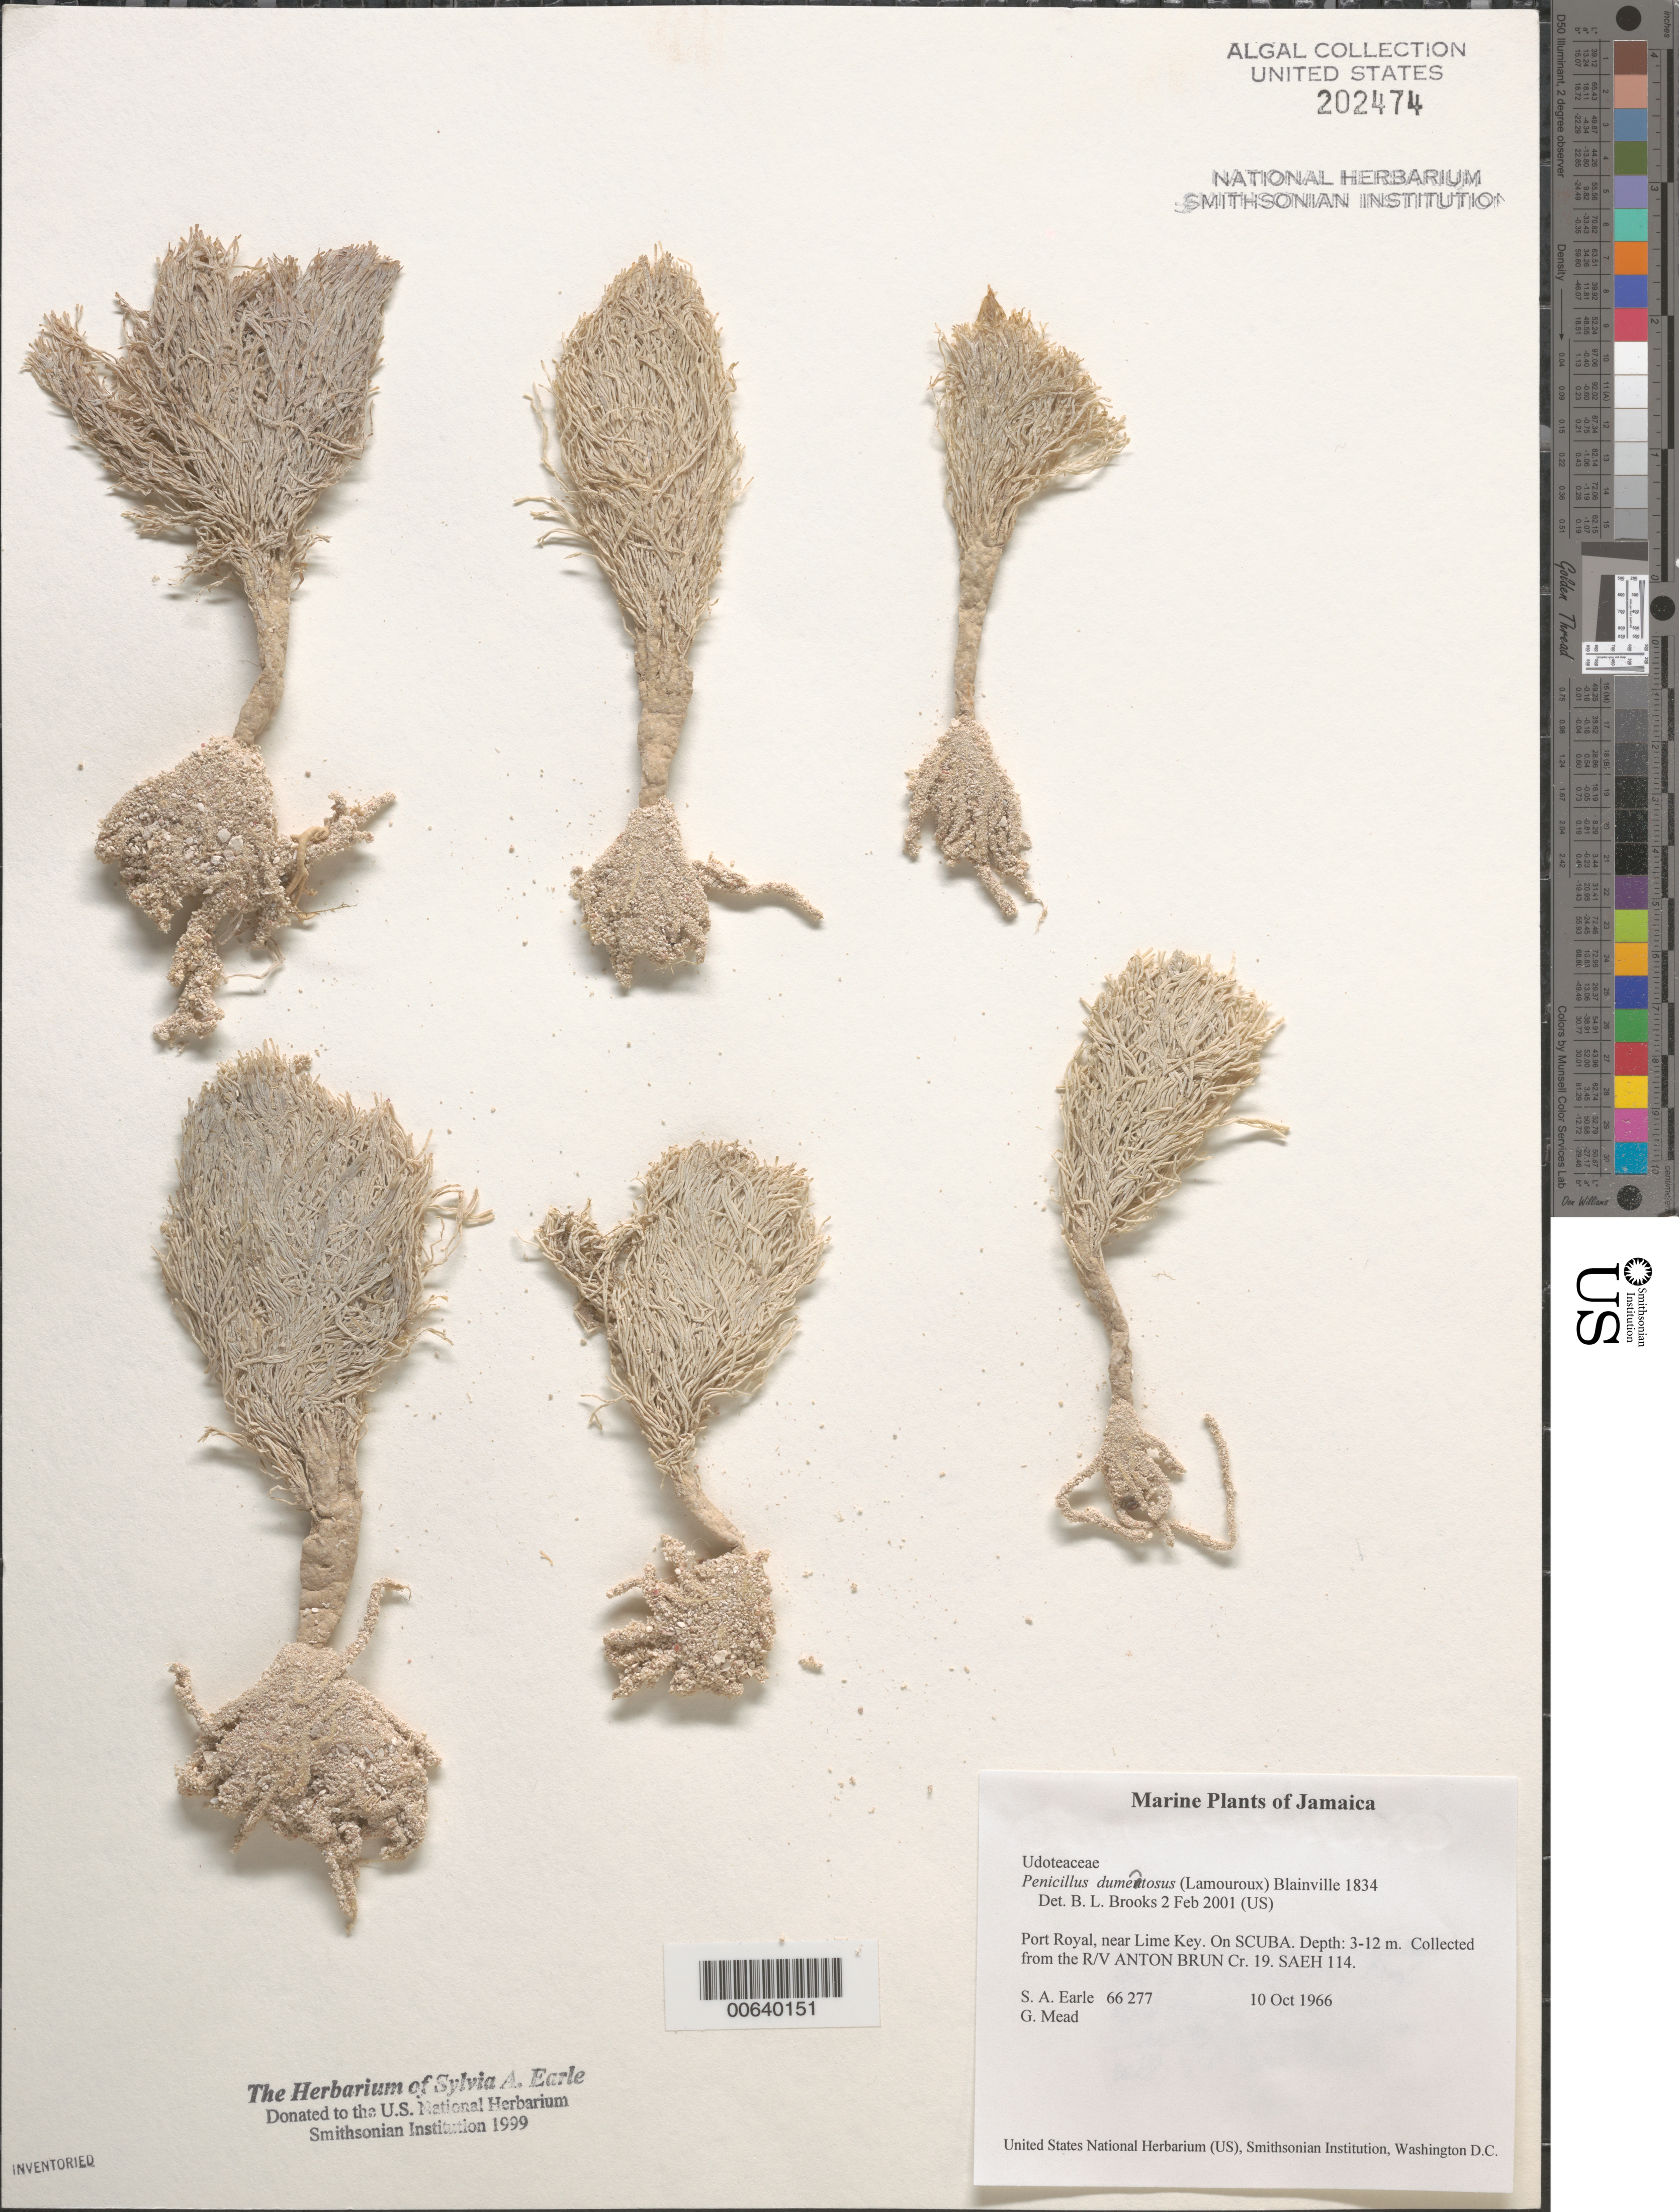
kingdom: Plantae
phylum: Chlorophyta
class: Ulvophyceae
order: Bryopsidales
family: Udoteaceae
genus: Penicillus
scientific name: Penicillus dumetosus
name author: (J.V.Lamouroux) Blainville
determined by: Brooks, B. L., (BOT), Smithsonian Institution - National Museum of Natural History (UNITED STATES)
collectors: S. A. Earle & G. W. Mead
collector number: SE 66277 & SAEH 114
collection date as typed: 10 Oct 1966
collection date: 1966-10-10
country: Jamaica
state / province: Kingston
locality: Port Royal, near Lime Key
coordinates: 17 55.1'N, 76 49.2'W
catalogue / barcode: US 202474